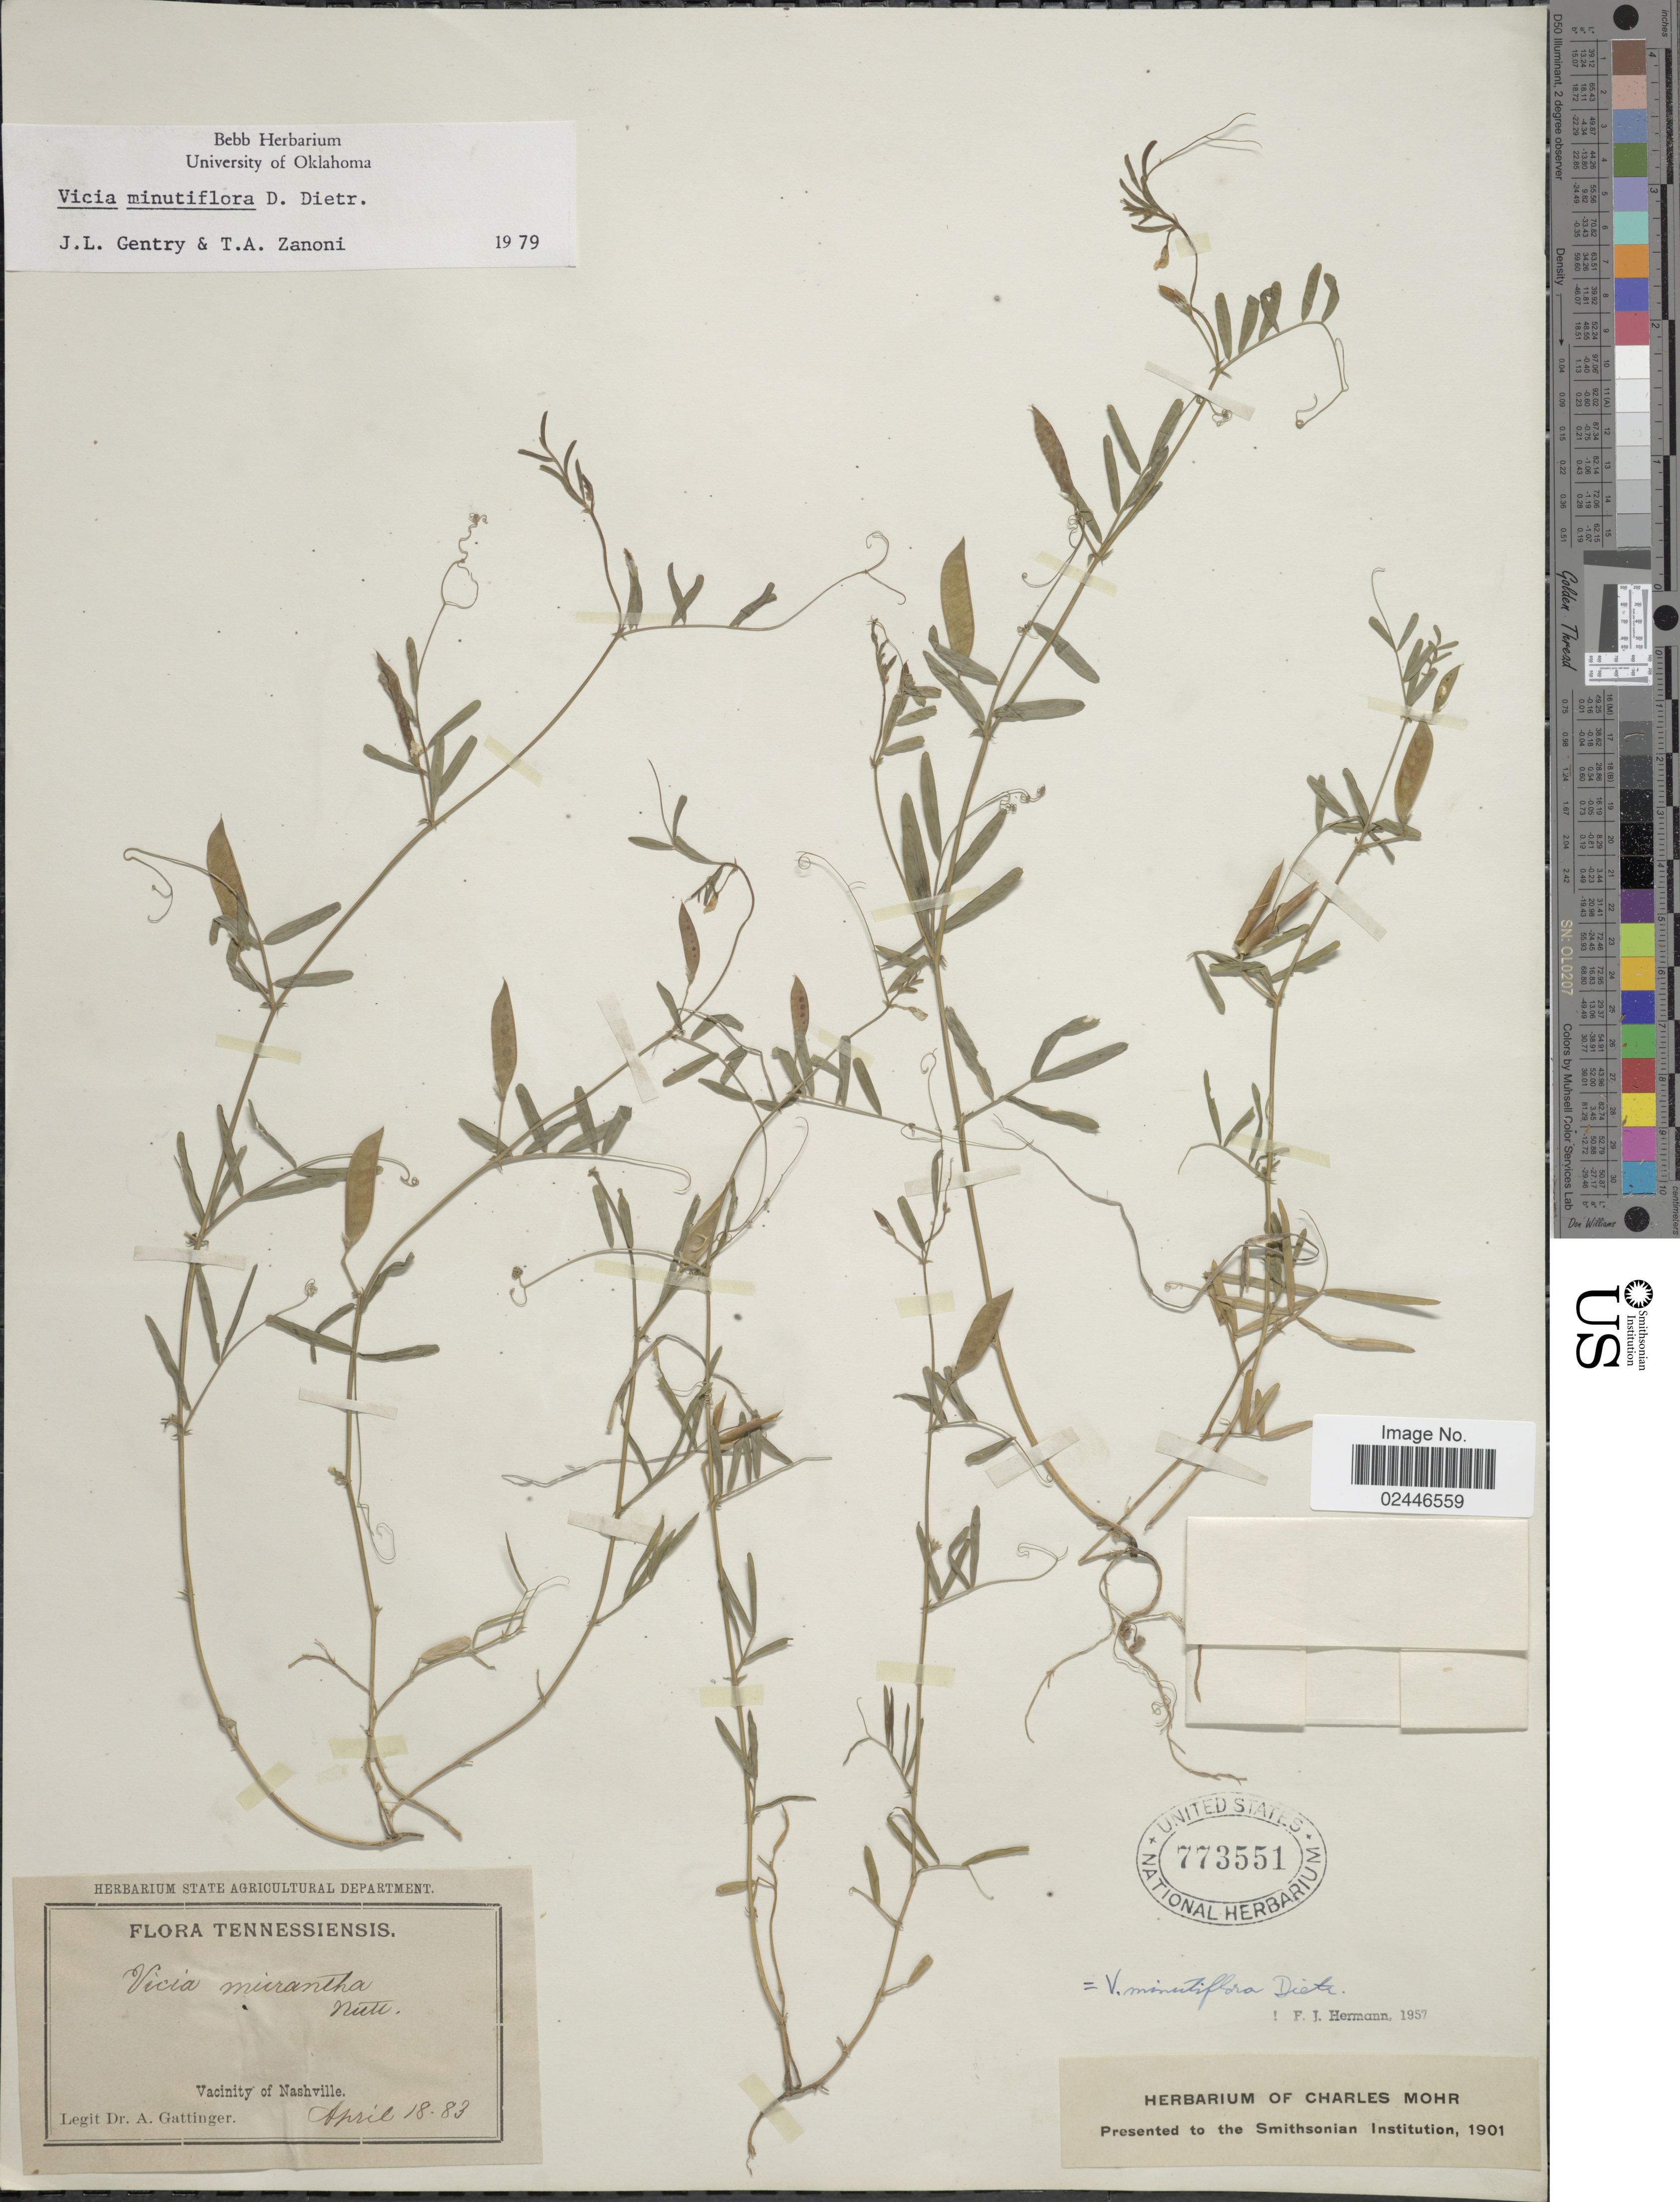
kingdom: Plantae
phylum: Tracheophyta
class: Magnoliopsida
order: Fabales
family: Fabaceae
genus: Vicia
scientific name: Vicia minutiflora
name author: D. Dietr.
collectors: A. Gattinger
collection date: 1883-04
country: United States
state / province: Tennessee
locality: Vacinity of Nashville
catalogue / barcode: US 773551